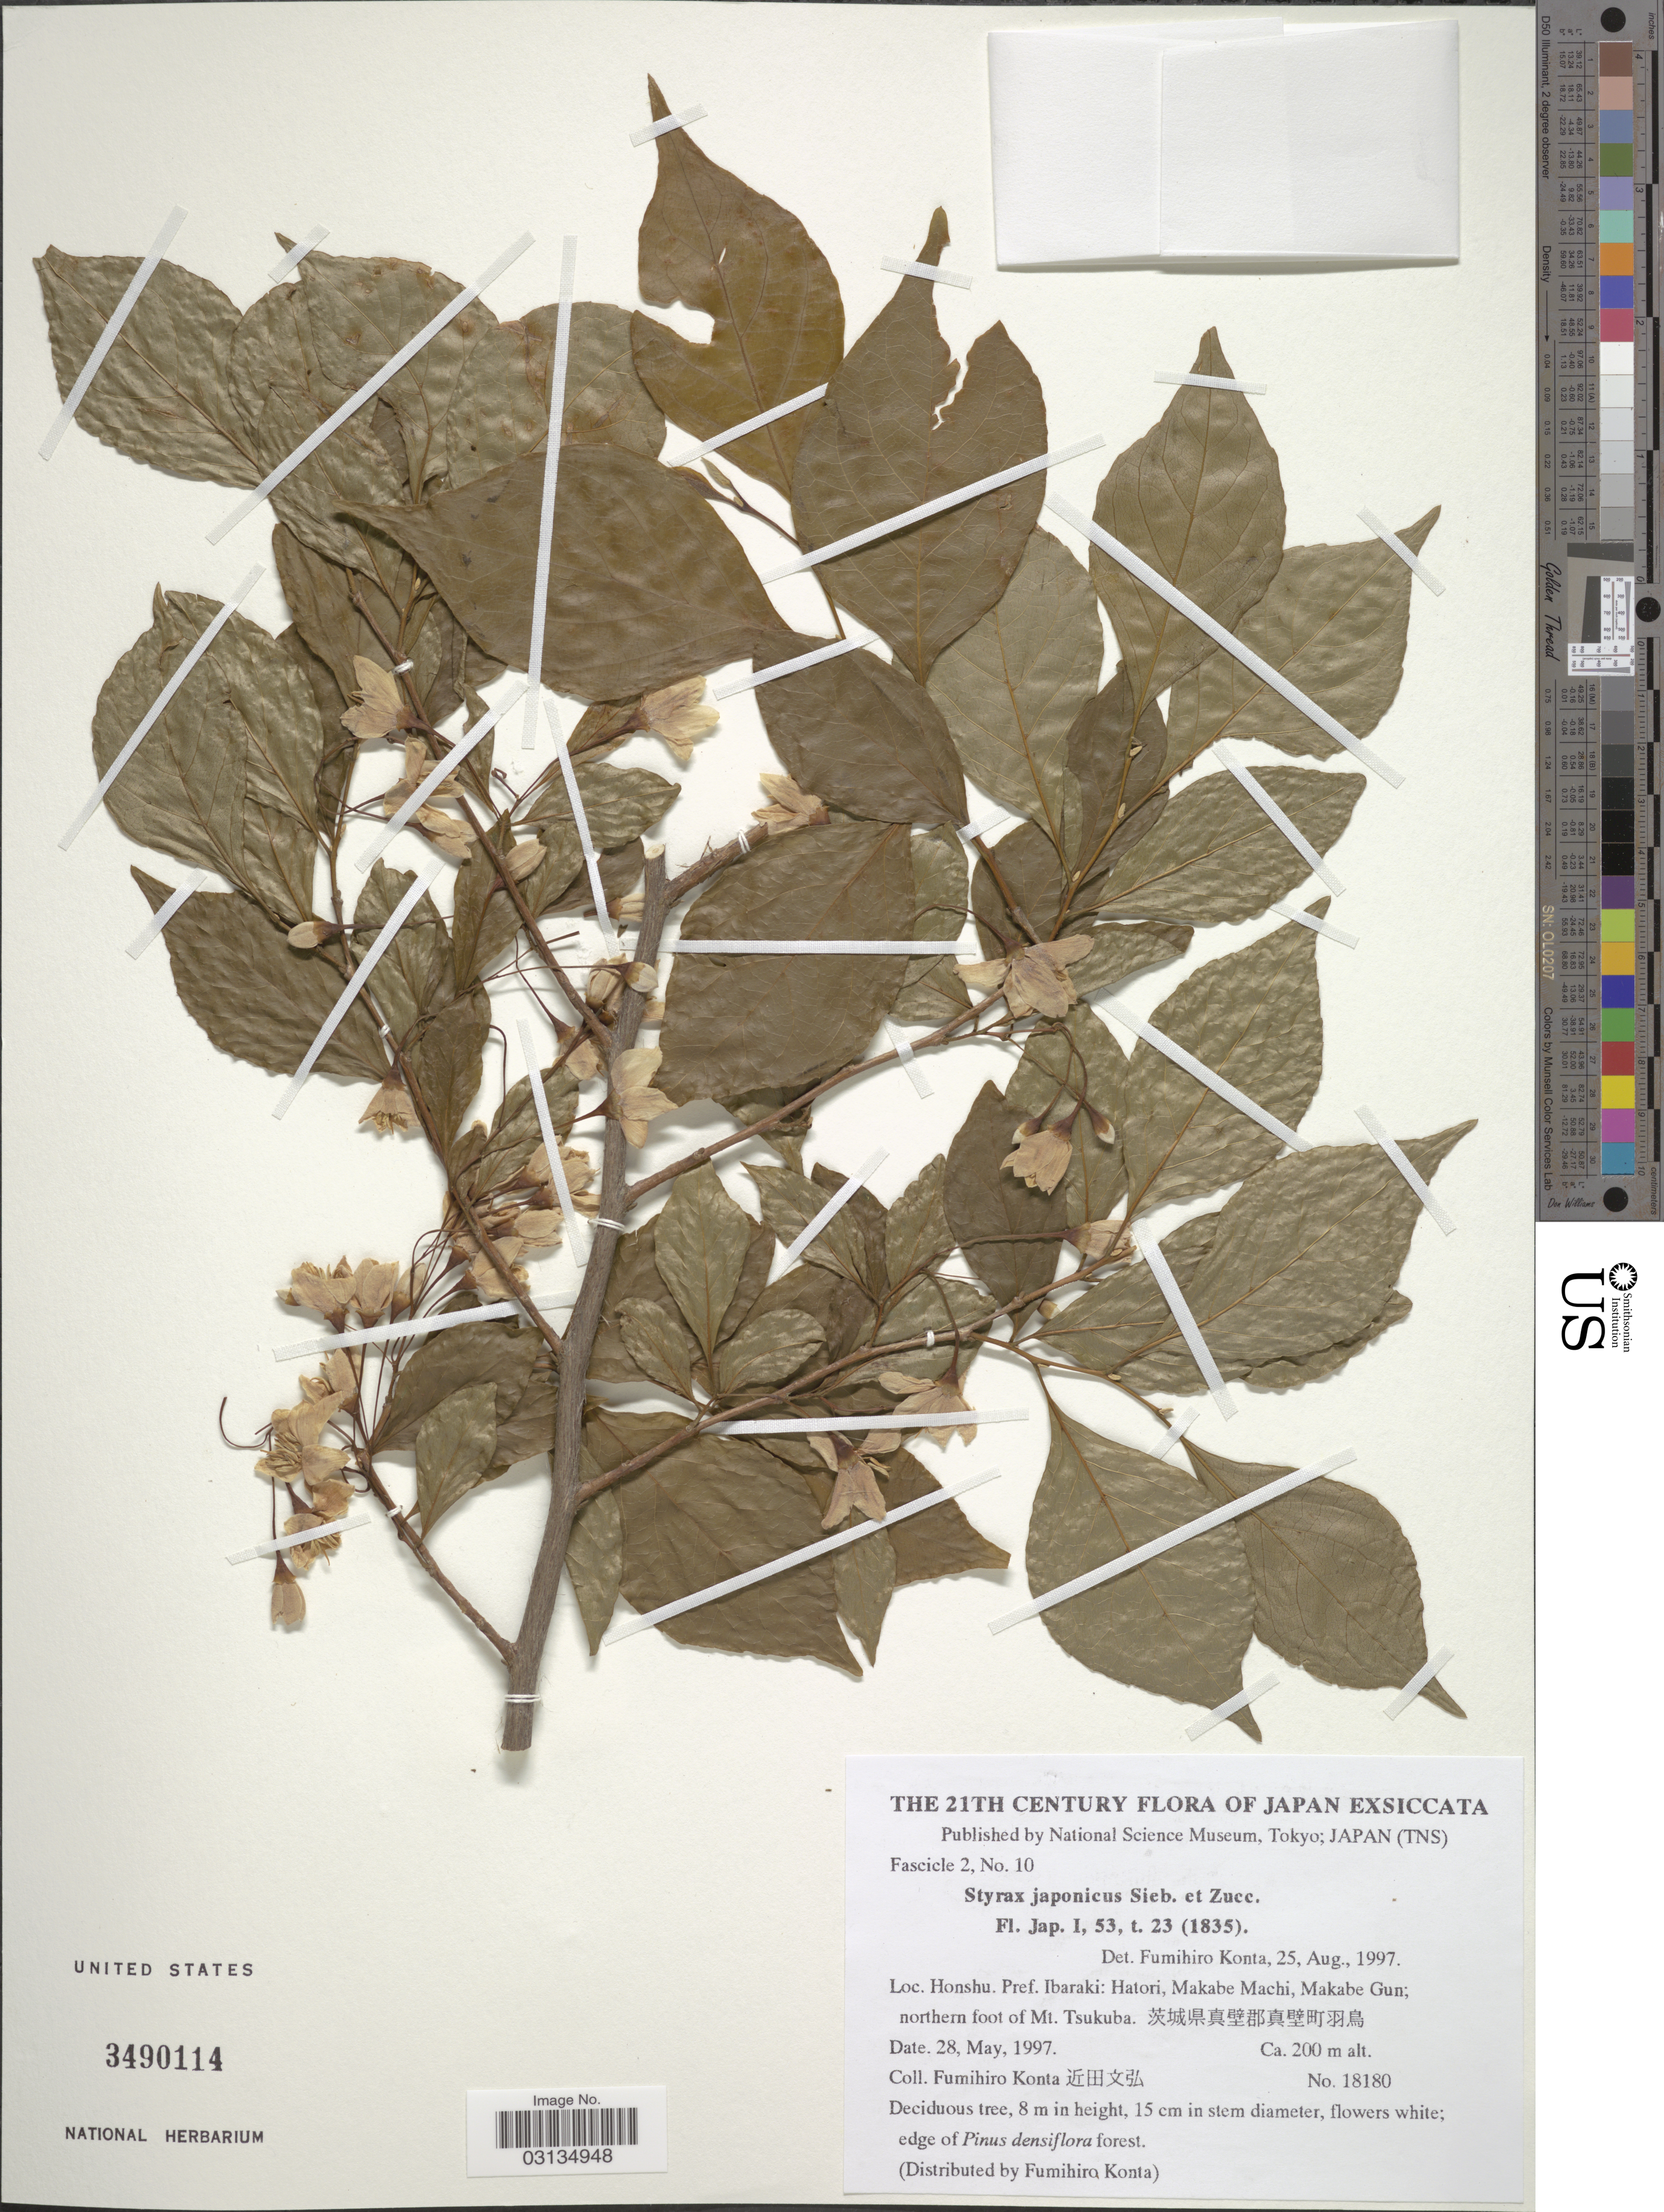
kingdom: Plantae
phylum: Tracheophyta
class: Magnoliopsida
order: Ericales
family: Styracaceae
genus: Styrax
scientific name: Styrax japonicus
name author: Siebold & Zucc.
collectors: F. Konta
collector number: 18180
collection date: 1997-05-28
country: Japan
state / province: Ibaraki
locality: Honshu. Pref. Ibaraki: Hatori, Makabe Machi, Makabe Gun; northern foot of Mt. Tsukuba.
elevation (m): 200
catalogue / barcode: US 3490114